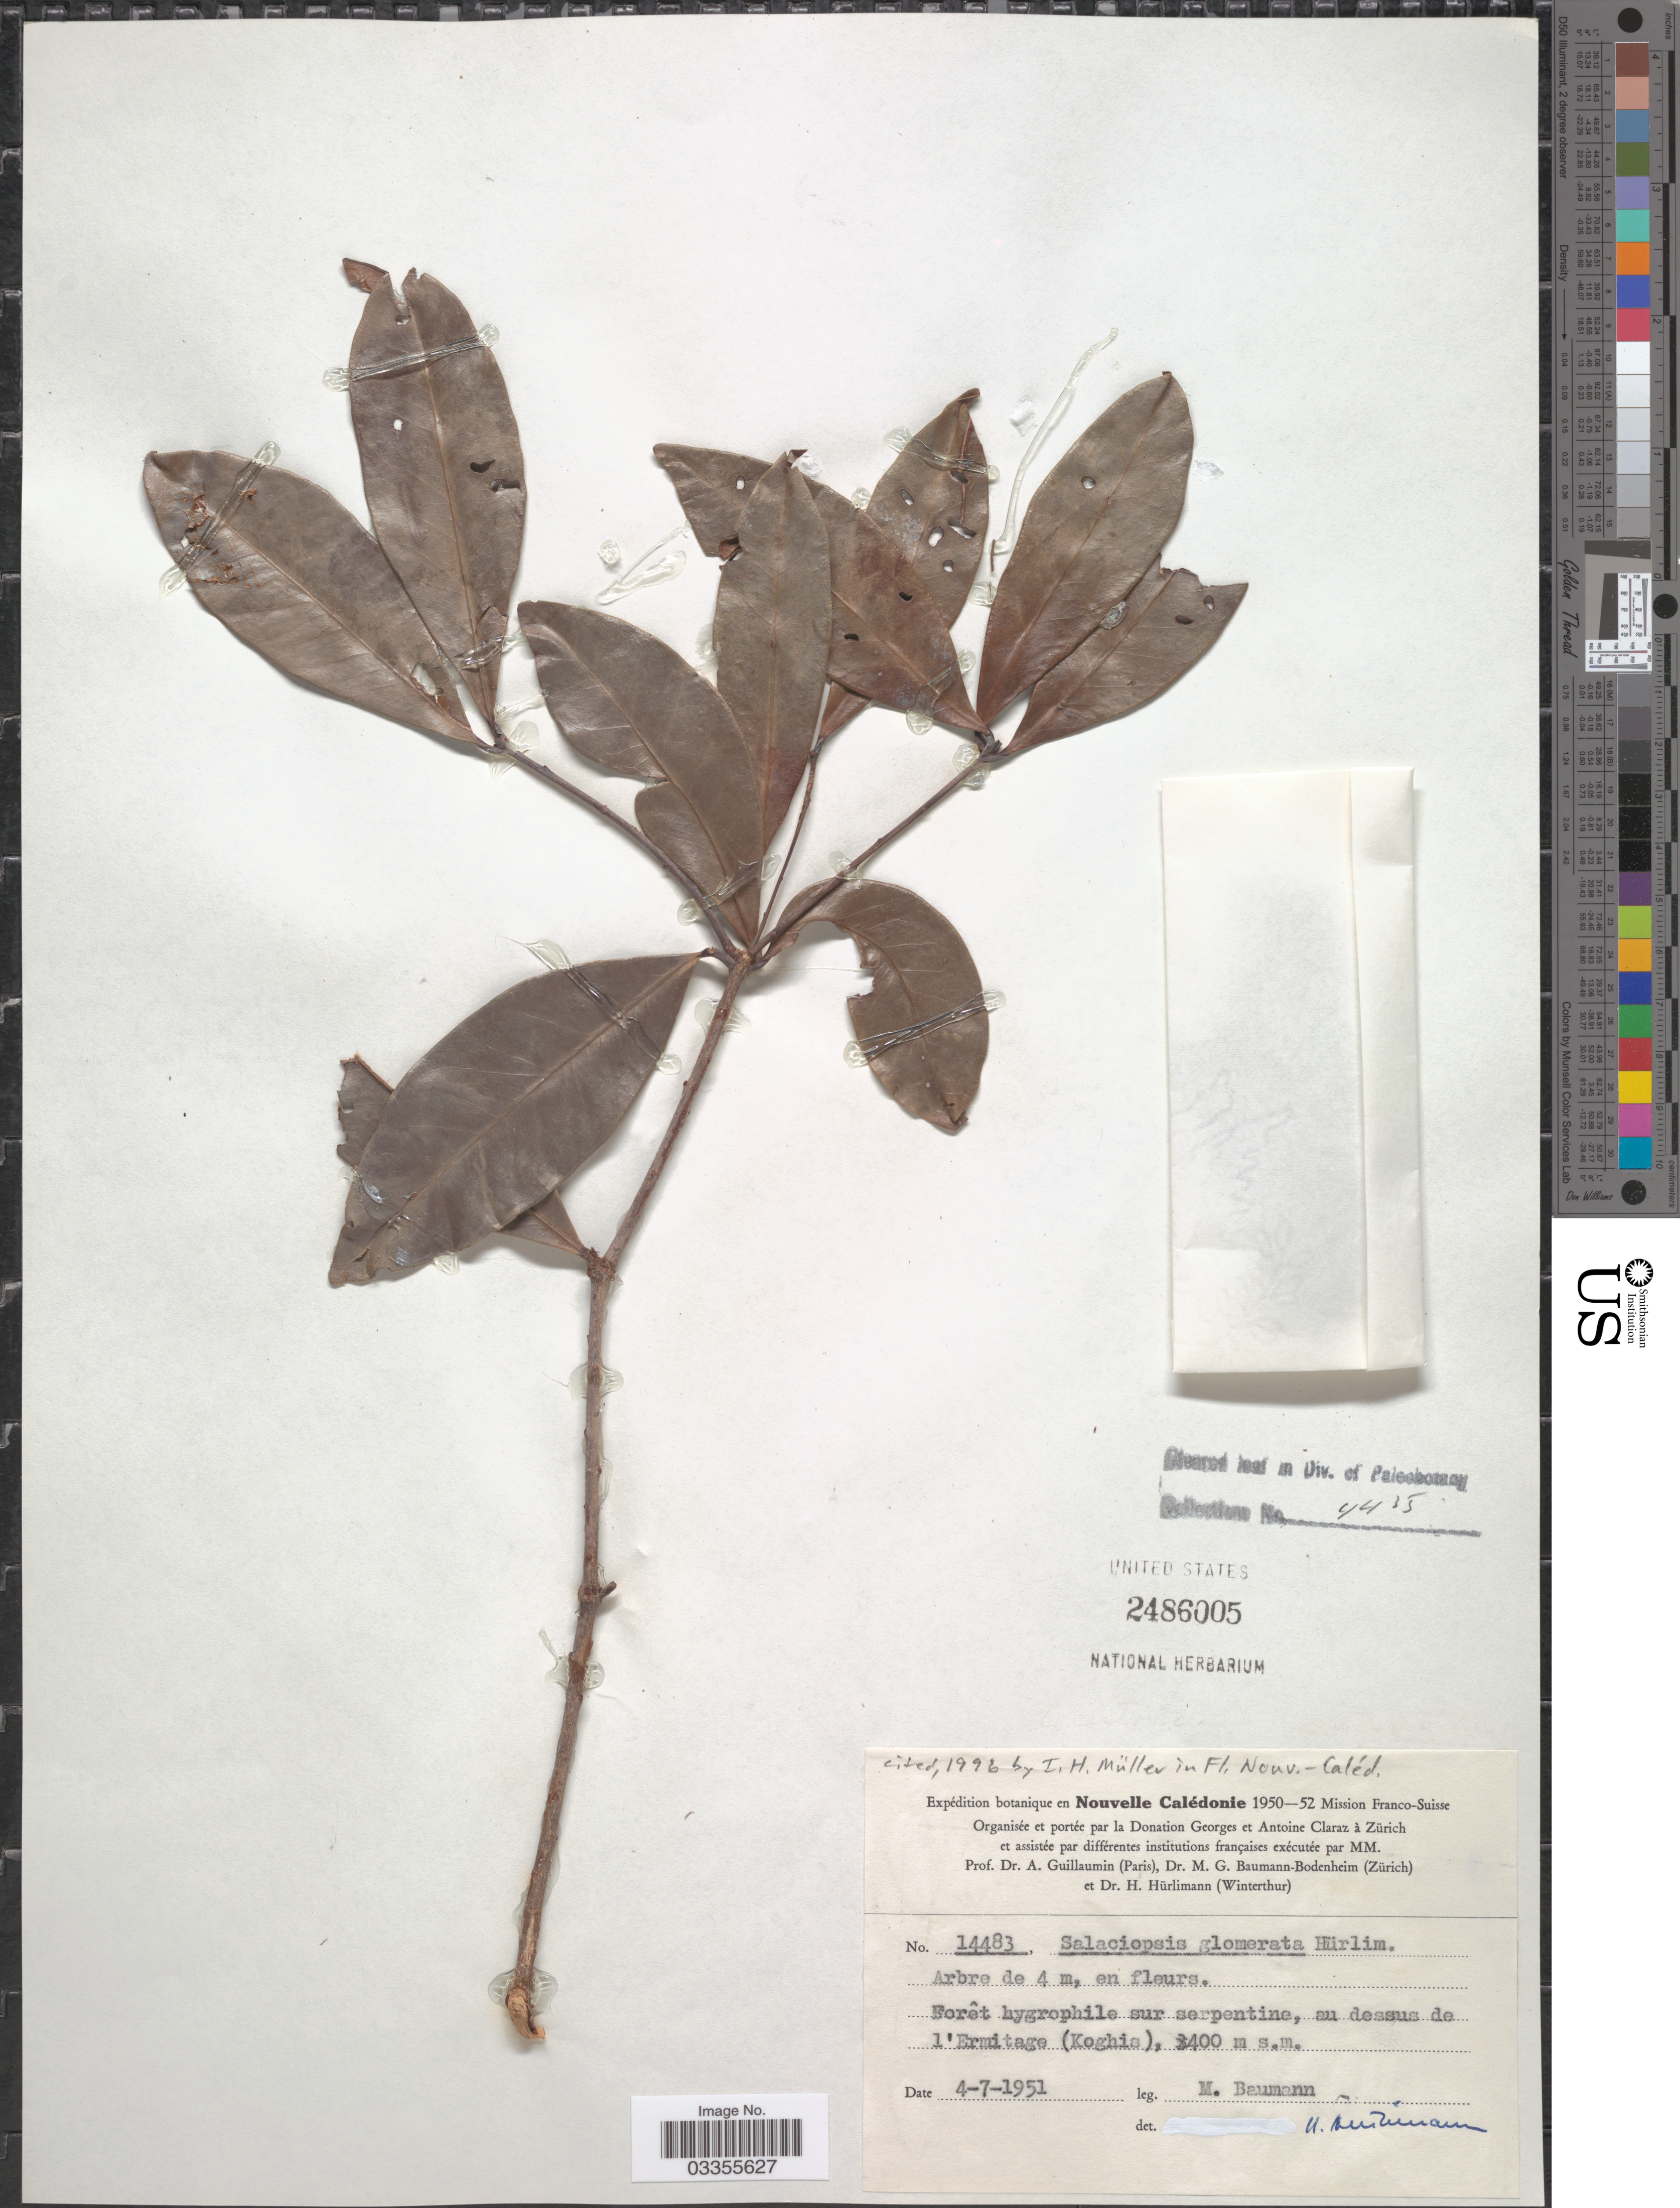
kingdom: Plantae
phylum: Tracheophyta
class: Magnoliopsida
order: Celastrales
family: Celastraceae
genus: Salaciopsis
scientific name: Salaciopsis glomerata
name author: Hürl.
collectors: M. Baumann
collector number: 14483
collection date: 1951-07-04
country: New Caledonia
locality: Nouvelle Calédonie.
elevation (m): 3400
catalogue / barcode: US 2486005